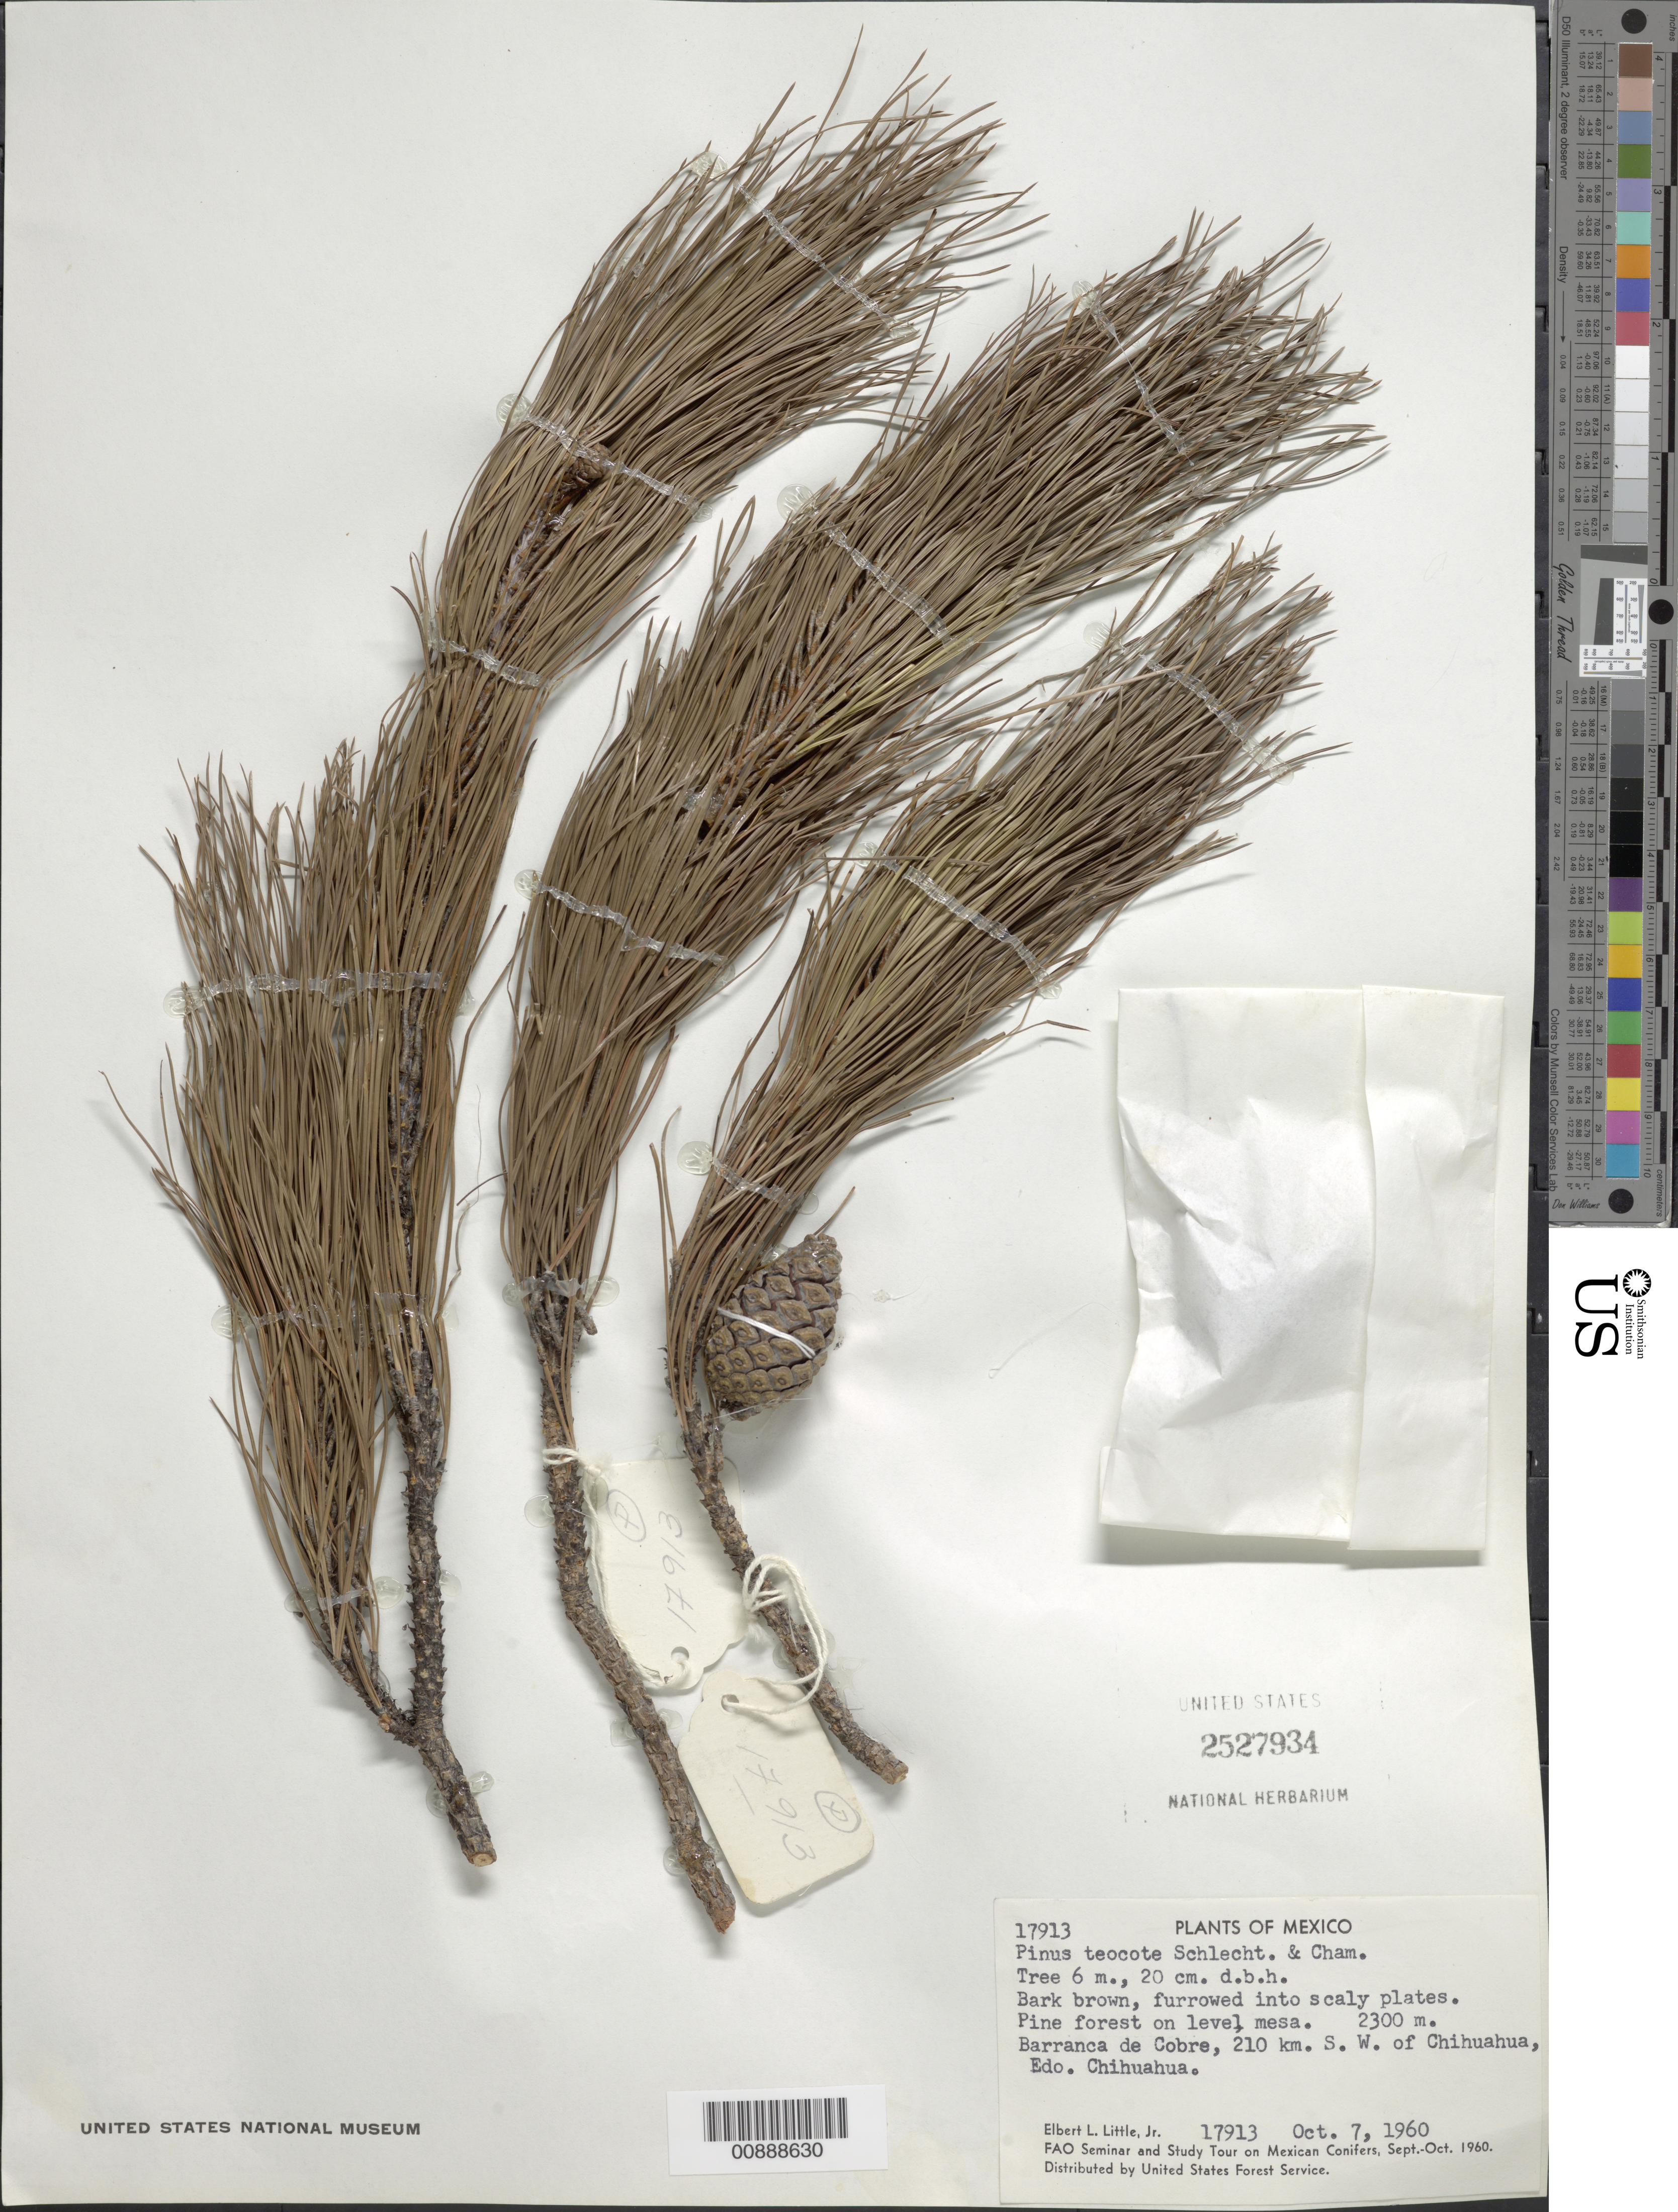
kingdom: Plantae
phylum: Tracheophyta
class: Pinopsida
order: Pinales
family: Pinaceae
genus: Pinus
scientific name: Pinus teocote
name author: Schltdl. & Cham.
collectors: E. L. Little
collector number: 17913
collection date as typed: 07 Oct 1960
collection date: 1960-10-07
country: Mexico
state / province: Chihuahua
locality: Barranca del Cobre, 210 km SW of Chihuahua, Chihuahua.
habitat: Pine forest on level mesa.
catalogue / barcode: US 2527934